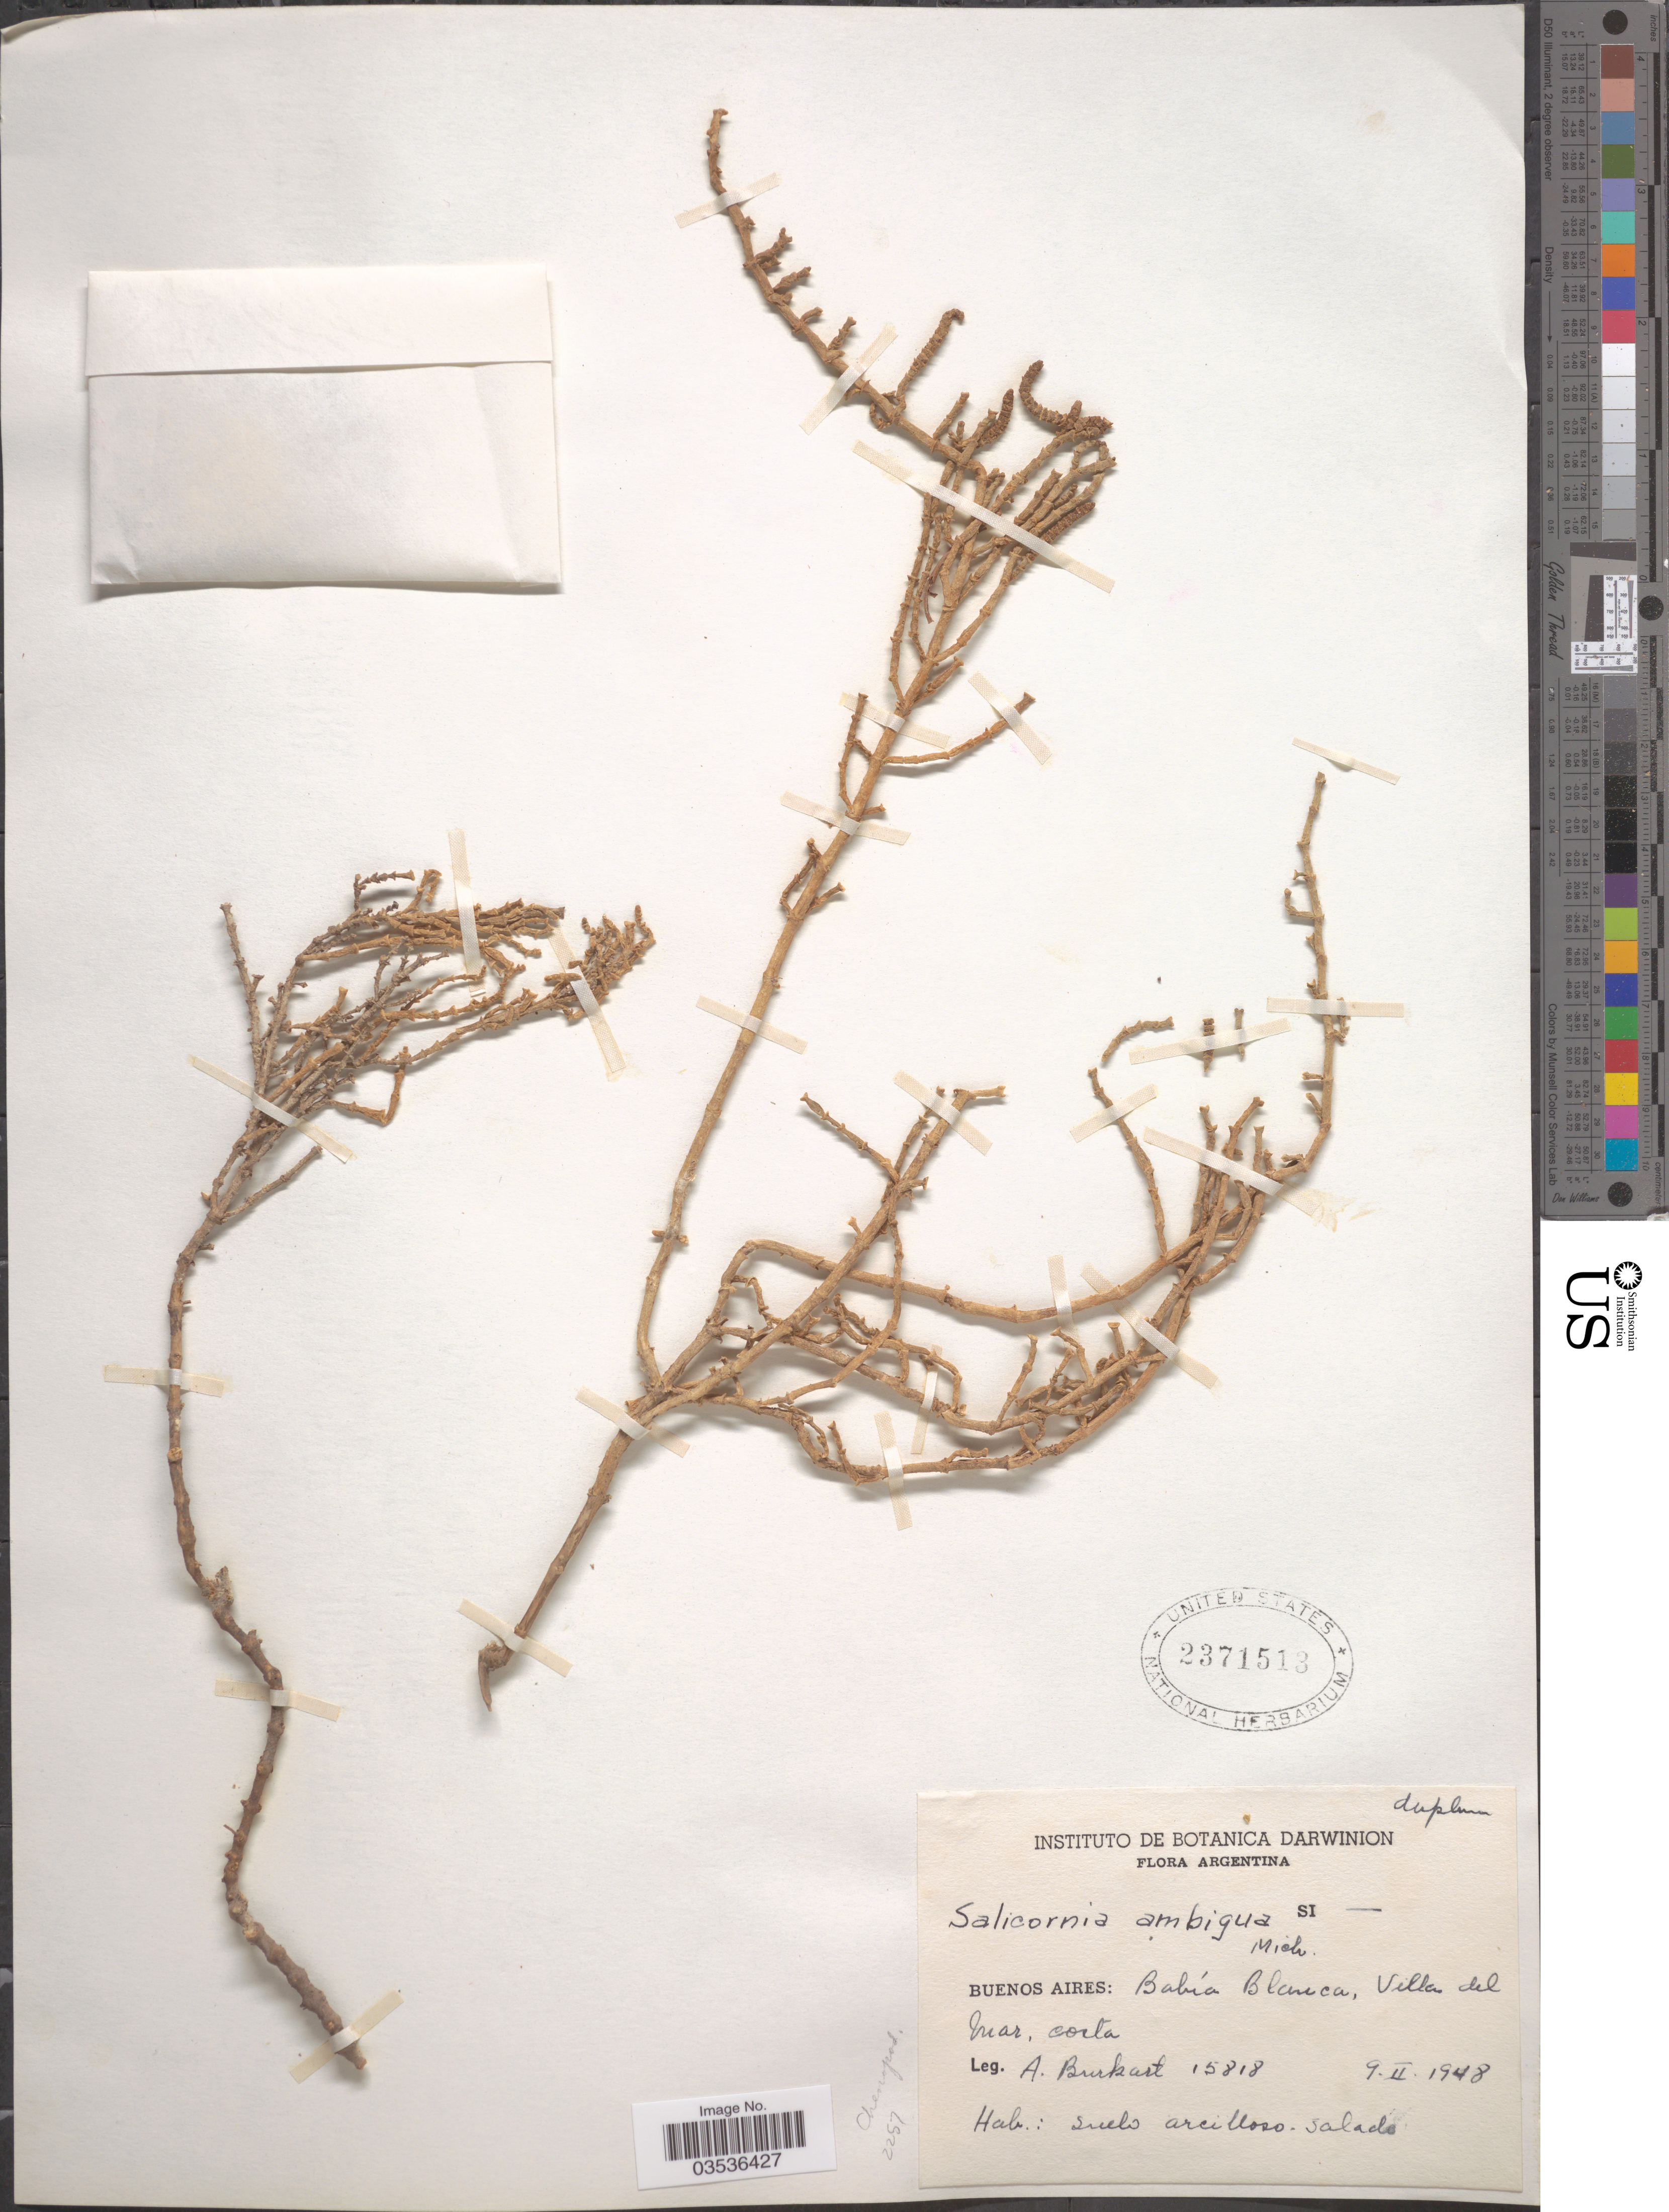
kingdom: Plantae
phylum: Tracheophyta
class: Magnoliopsida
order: Caryophyllales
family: Amaranthaceae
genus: Salicornia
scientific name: Salicornia ambigua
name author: Michx.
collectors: A. E. Burkart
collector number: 15818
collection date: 1948-02-09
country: Argentina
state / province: Buenos Aires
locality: Bahía Blanca, Villa del Mar, costa.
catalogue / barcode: US 2371513